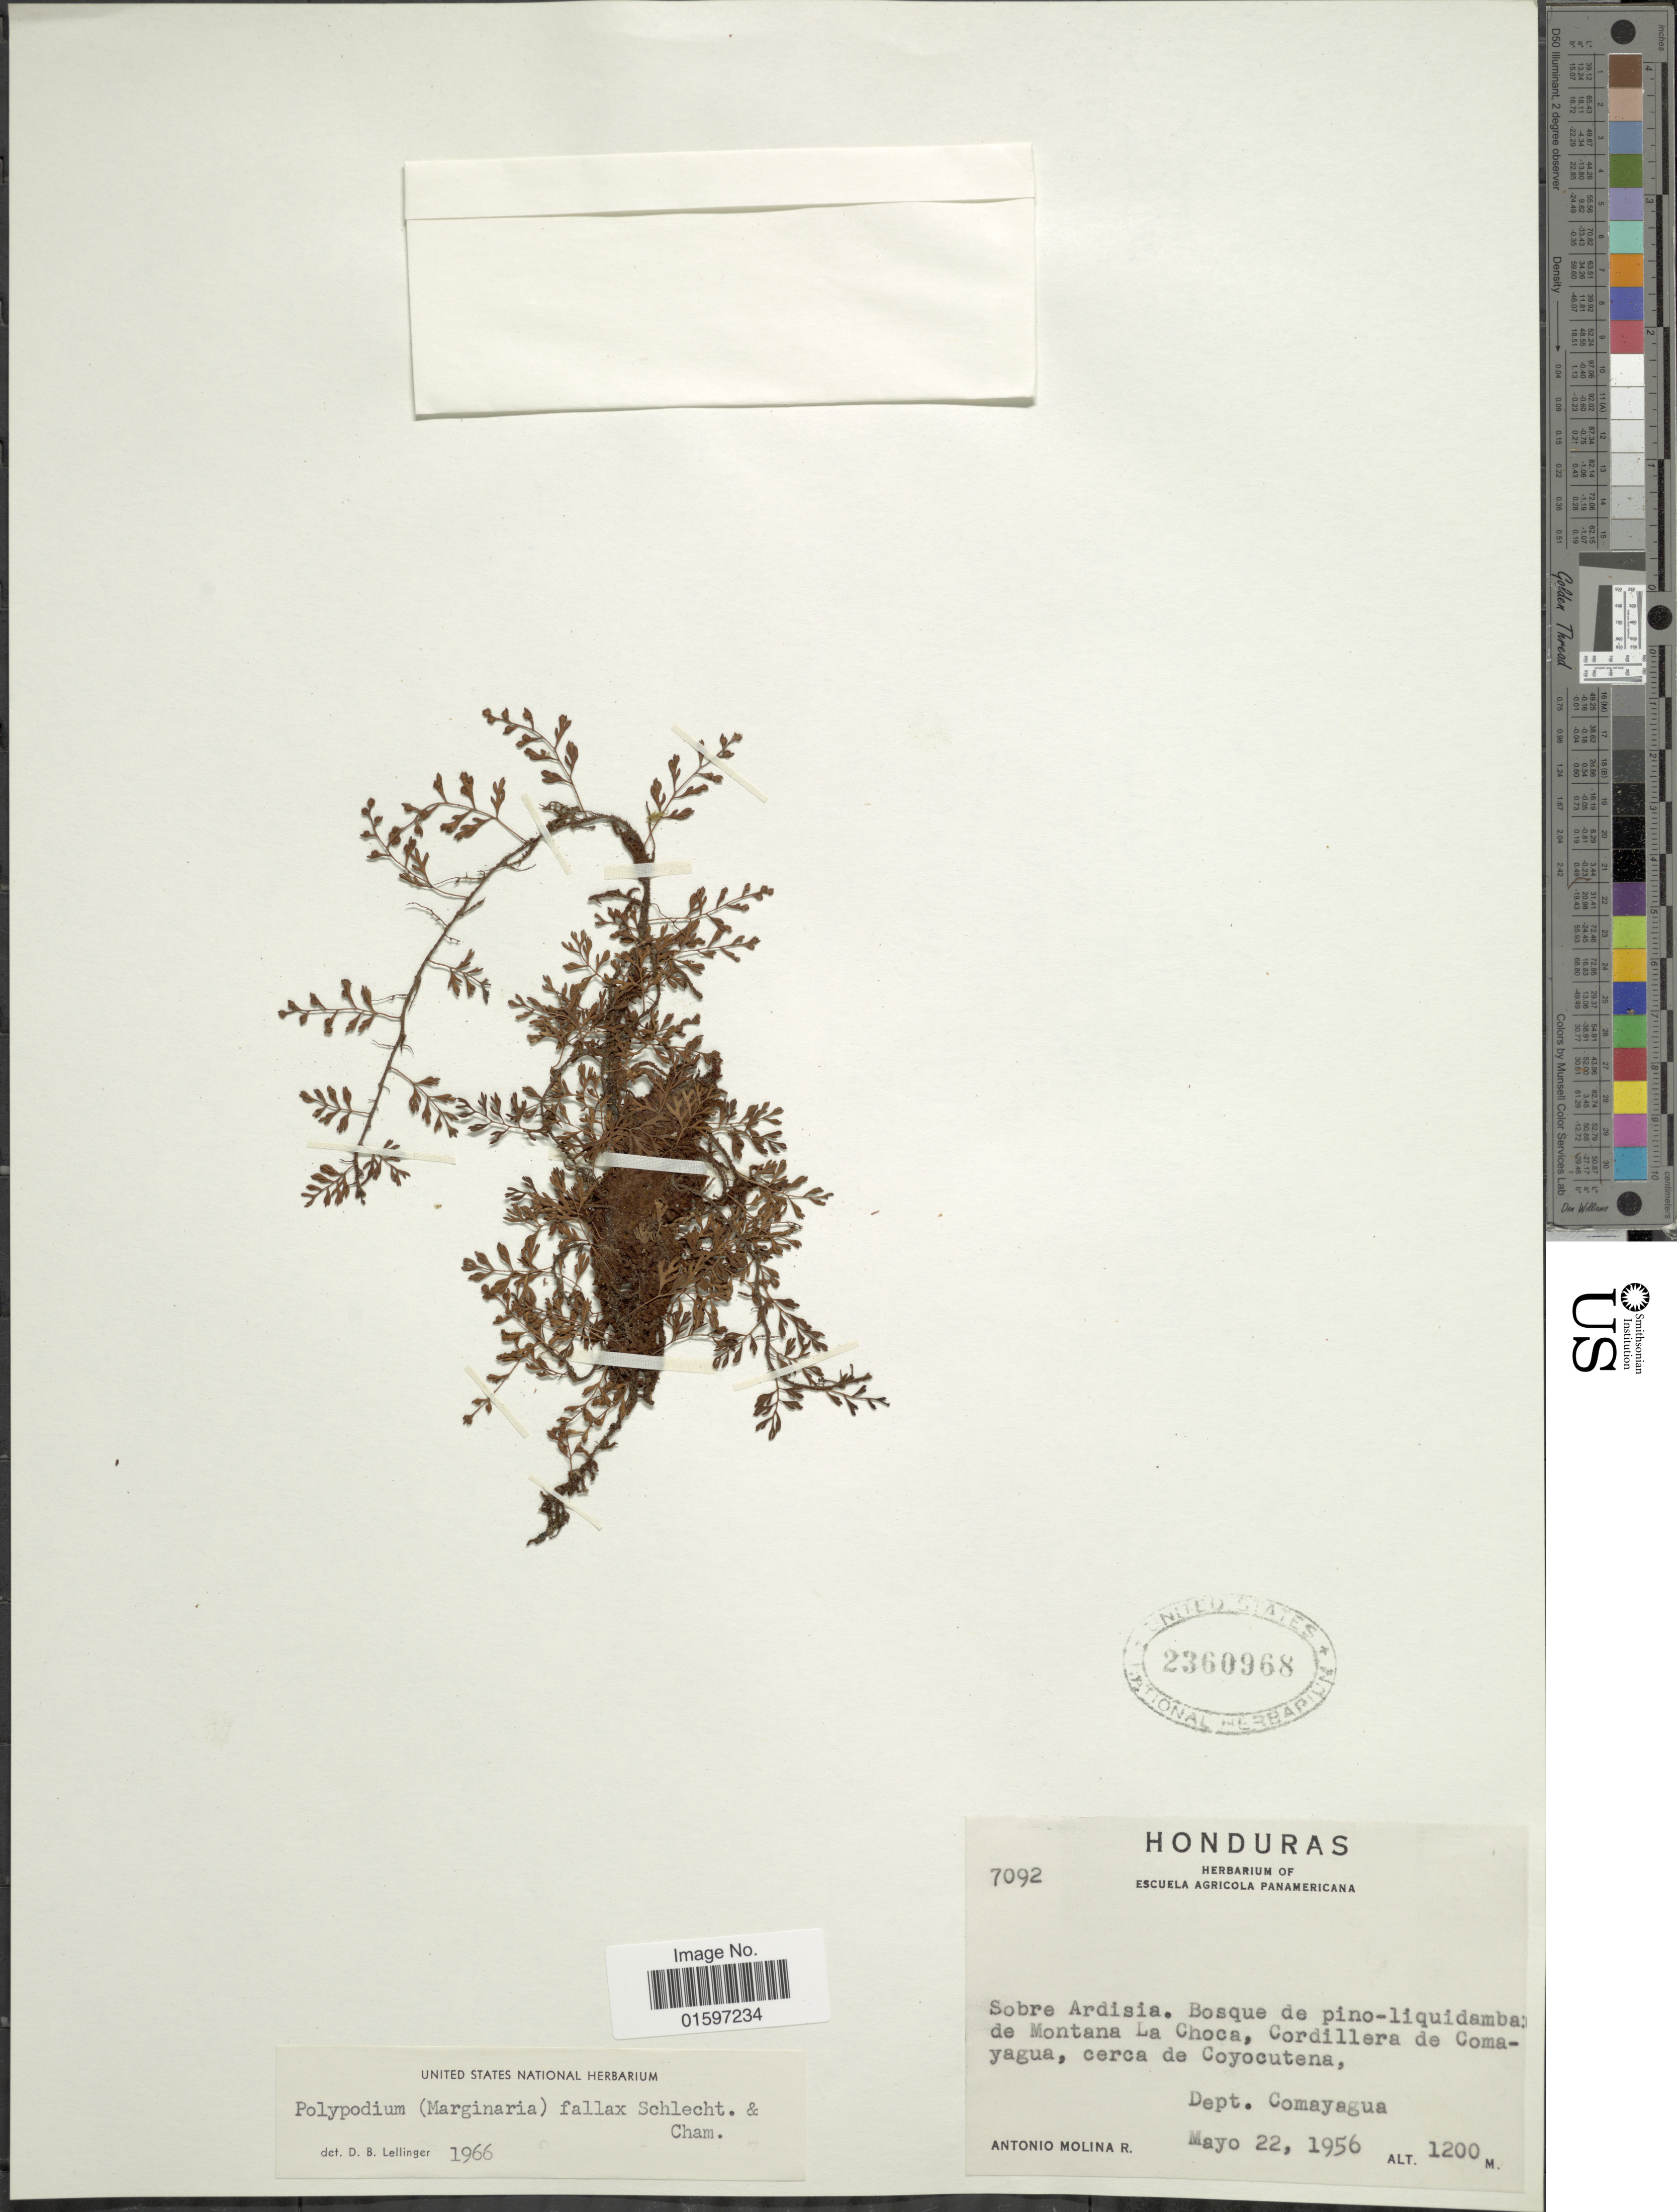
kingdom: Plantae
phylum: Tracheophyta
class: Polypodiopsida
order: Polypodiales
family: Polypodiaceae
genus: Pleopeltis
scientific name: Pleopeltis fallax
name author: (Schltdl. & Cham.) Mickel & Beitel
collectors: A. Molina R.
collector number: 7092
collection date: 1956-05-22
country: Honduras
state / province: Comayagua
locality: Sobre ardisia, Bosque de pino-liquidambar de Montana La Choca, Cordillera de Comayagua, cerca de Coyocutena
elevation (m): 1200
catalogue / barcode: US 2360968